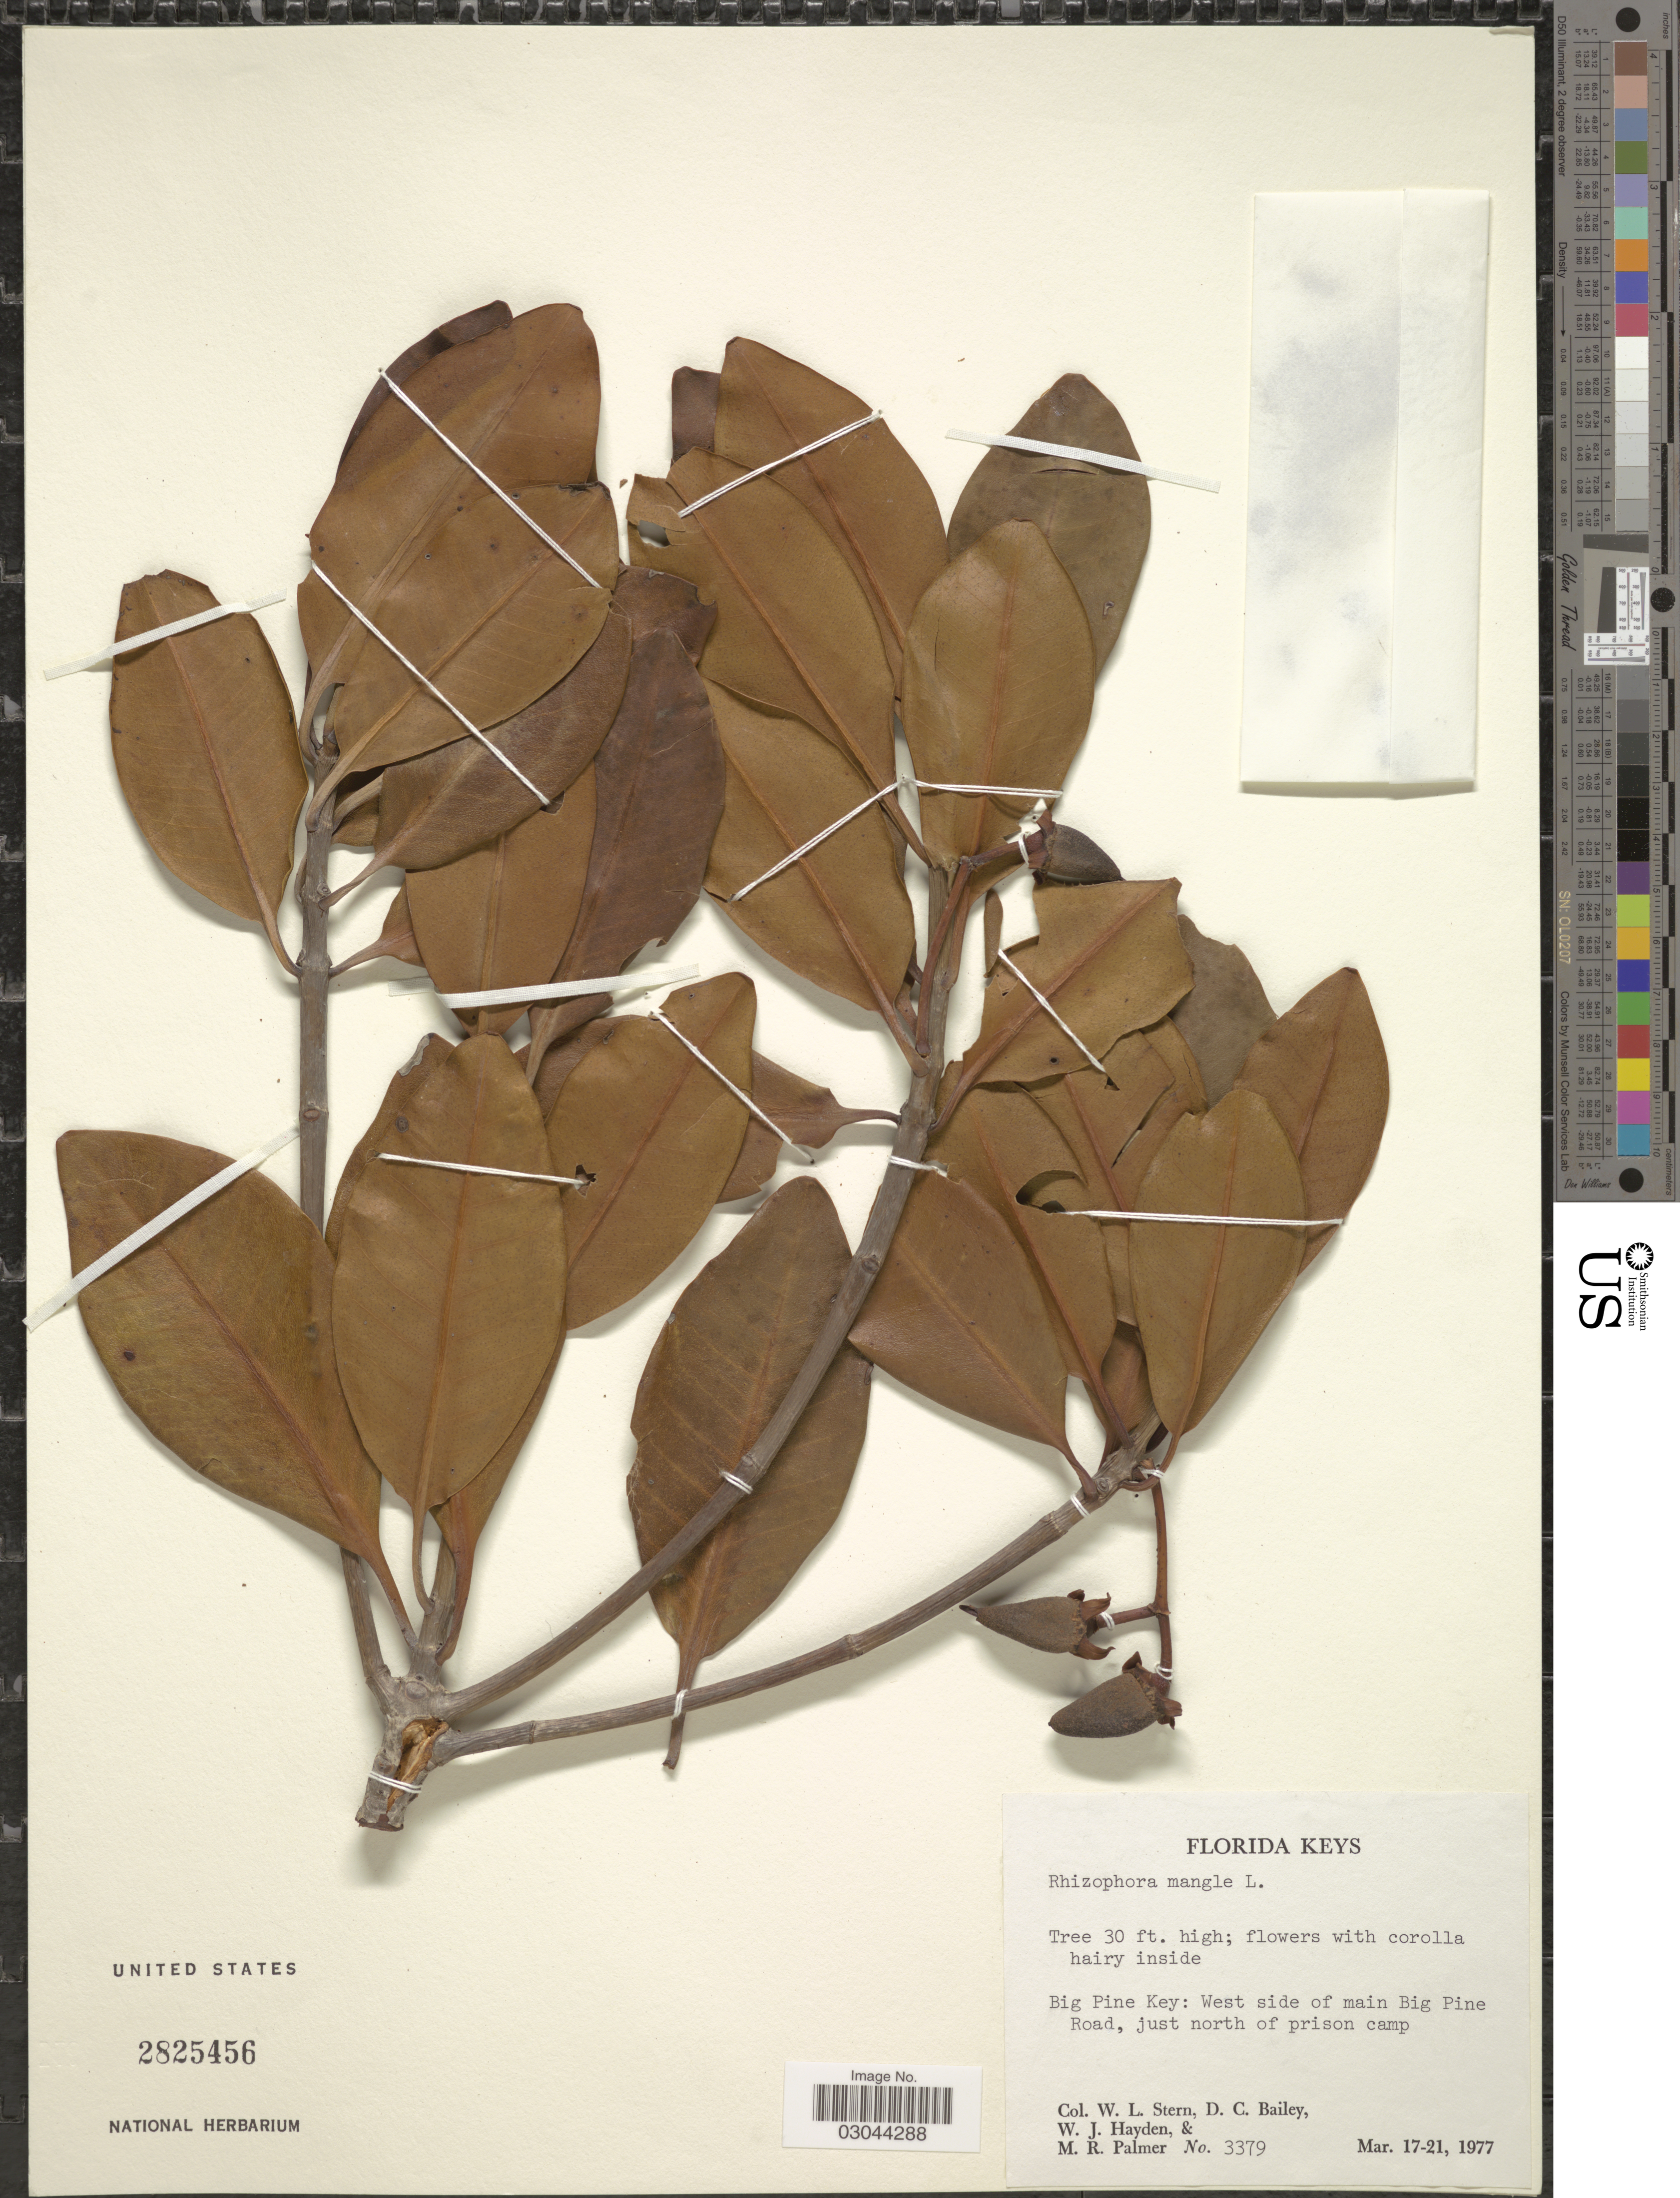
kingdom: Plantae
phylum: Tracheophyta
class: Magnoliopsida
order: Malpighiales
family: Rhizophoraceae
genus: Rhizophora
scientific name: Rhizophora mangle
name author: L.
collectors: W. L. Stern, D. C. Bailey, W. Hayden & M. R. Palmer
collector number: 3379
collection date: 1977-03-17/1977-03-21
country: United States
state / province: Florida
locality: Florida Keys. Big Pine Key: West side of main Big Pine Road, just north of prison camp.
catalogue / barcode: US 2825456